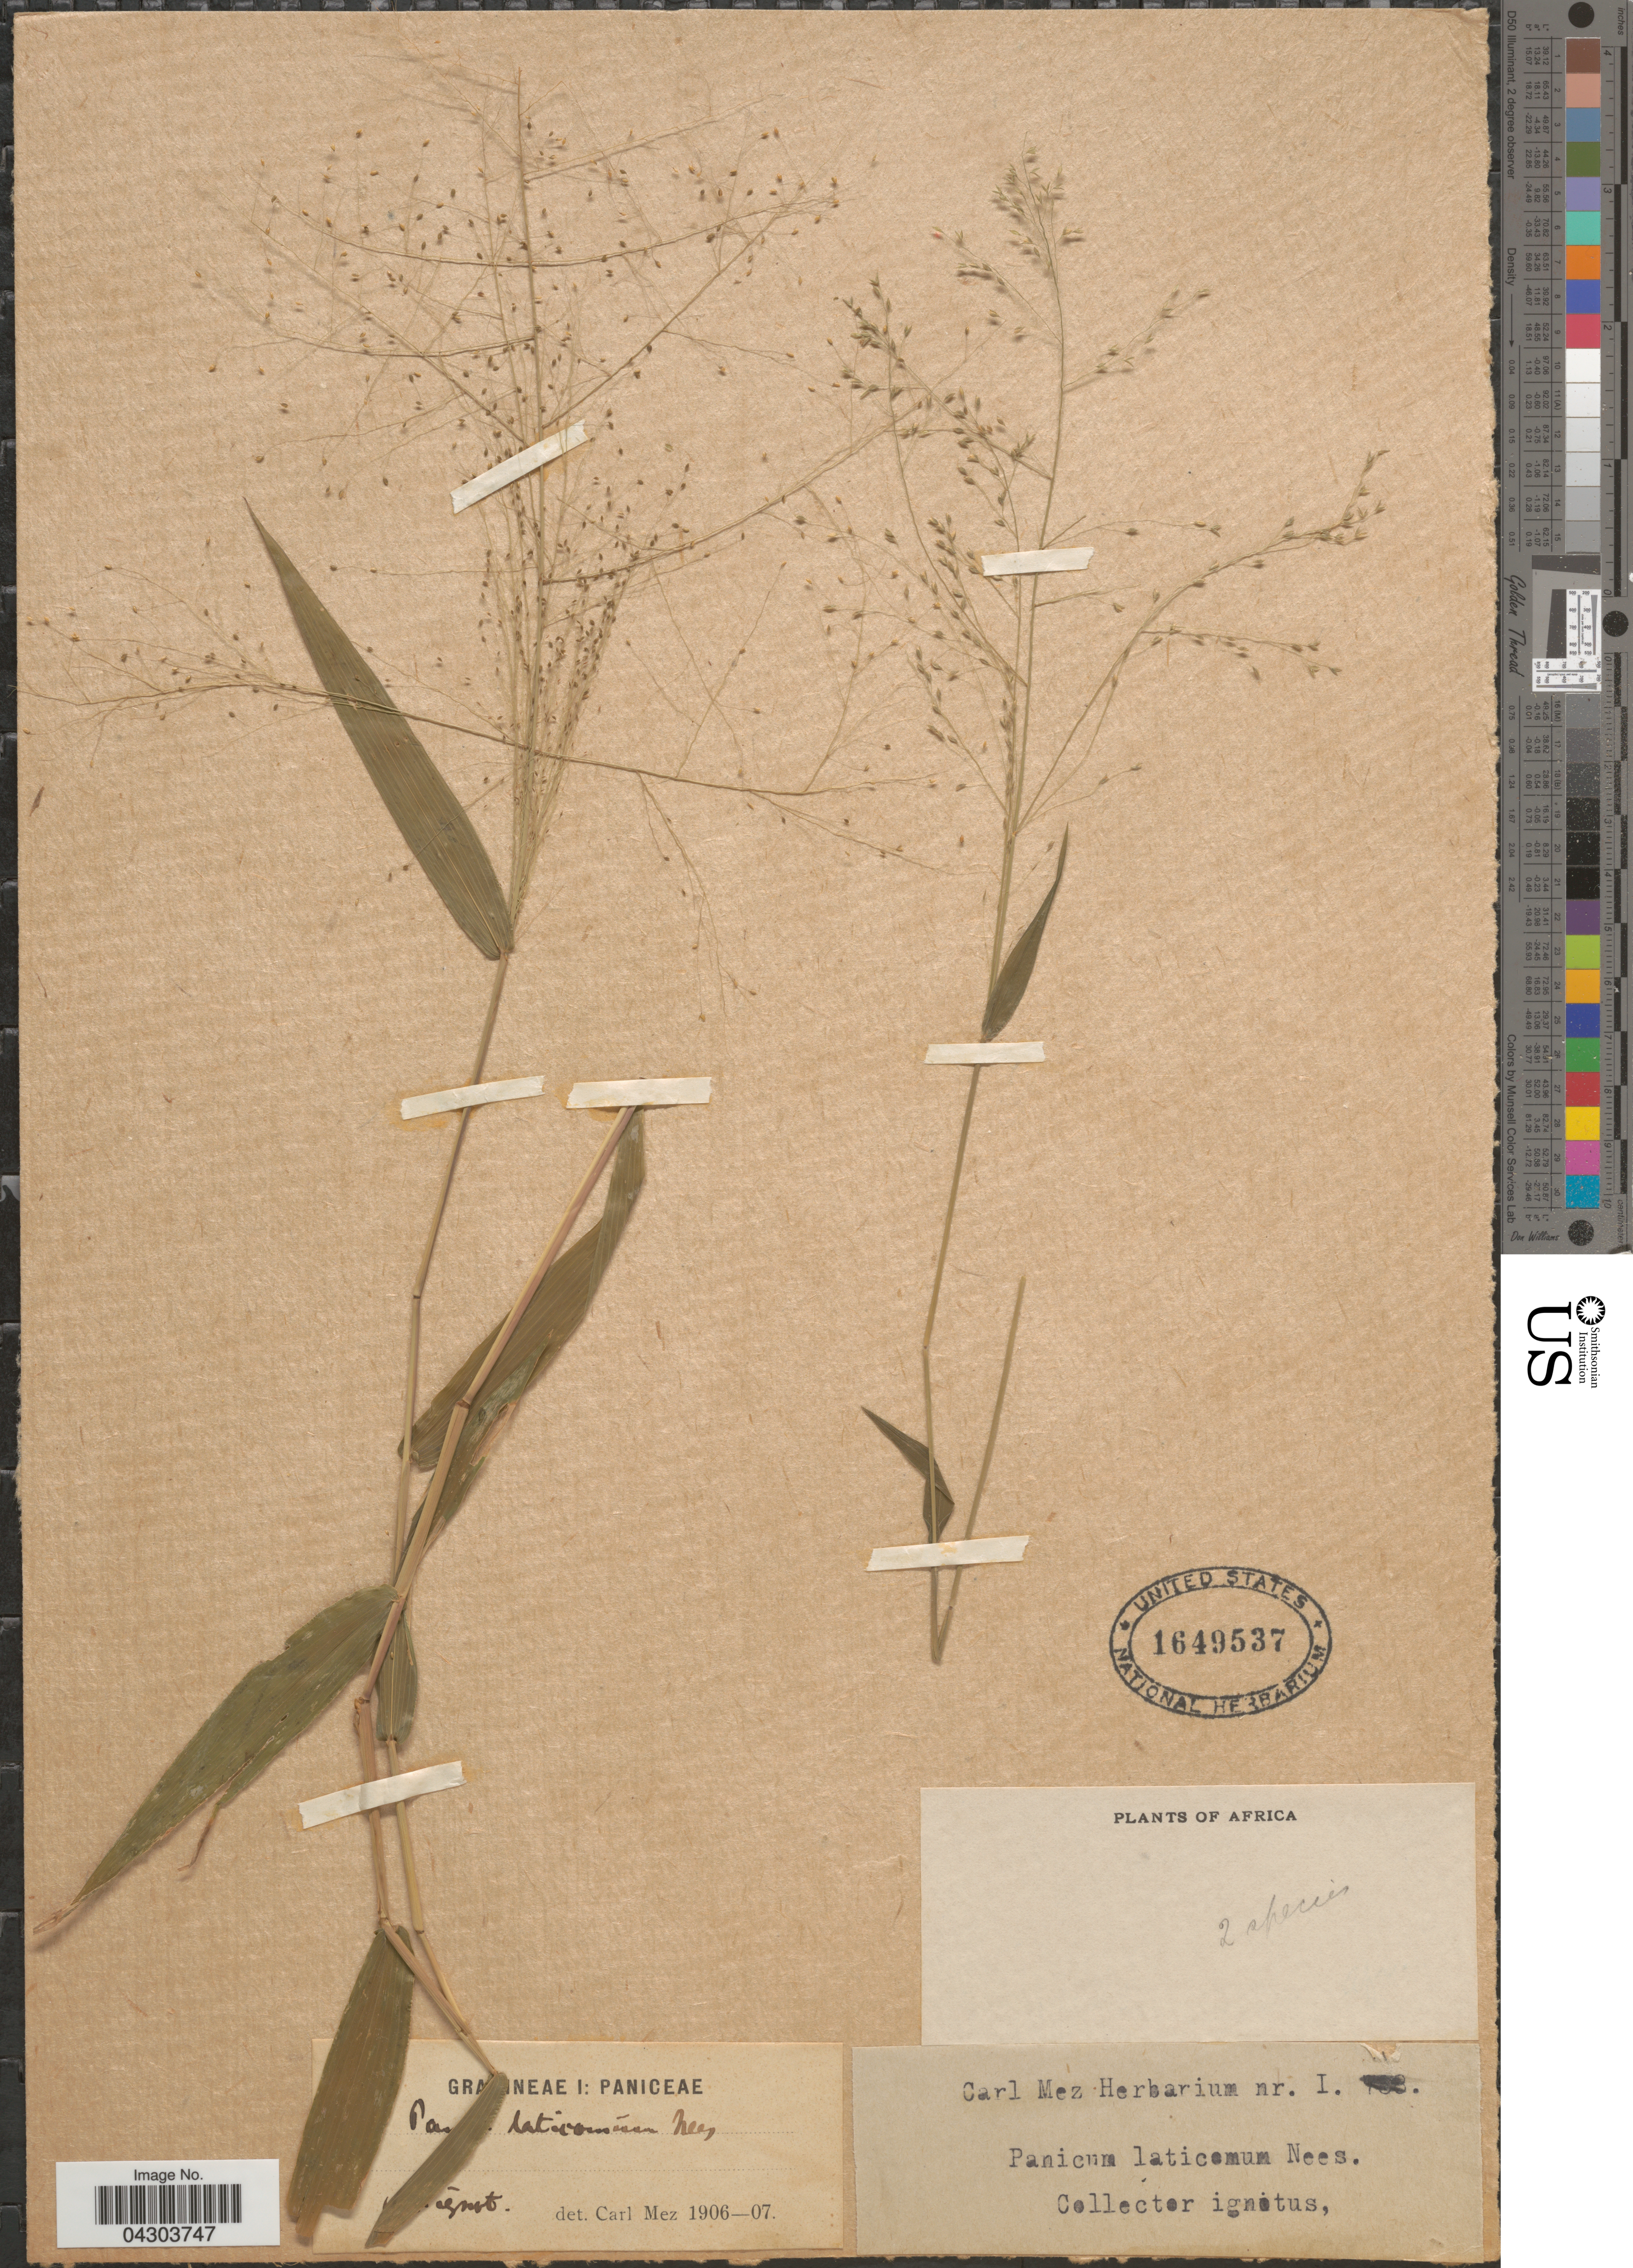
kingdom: Plantae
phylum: Tracheophyta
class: Liliopsida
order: Poales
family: Poaceae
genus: Panicum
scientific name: Panicum laticomum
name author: Nees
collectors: Ignotus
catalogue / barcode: US 1649537